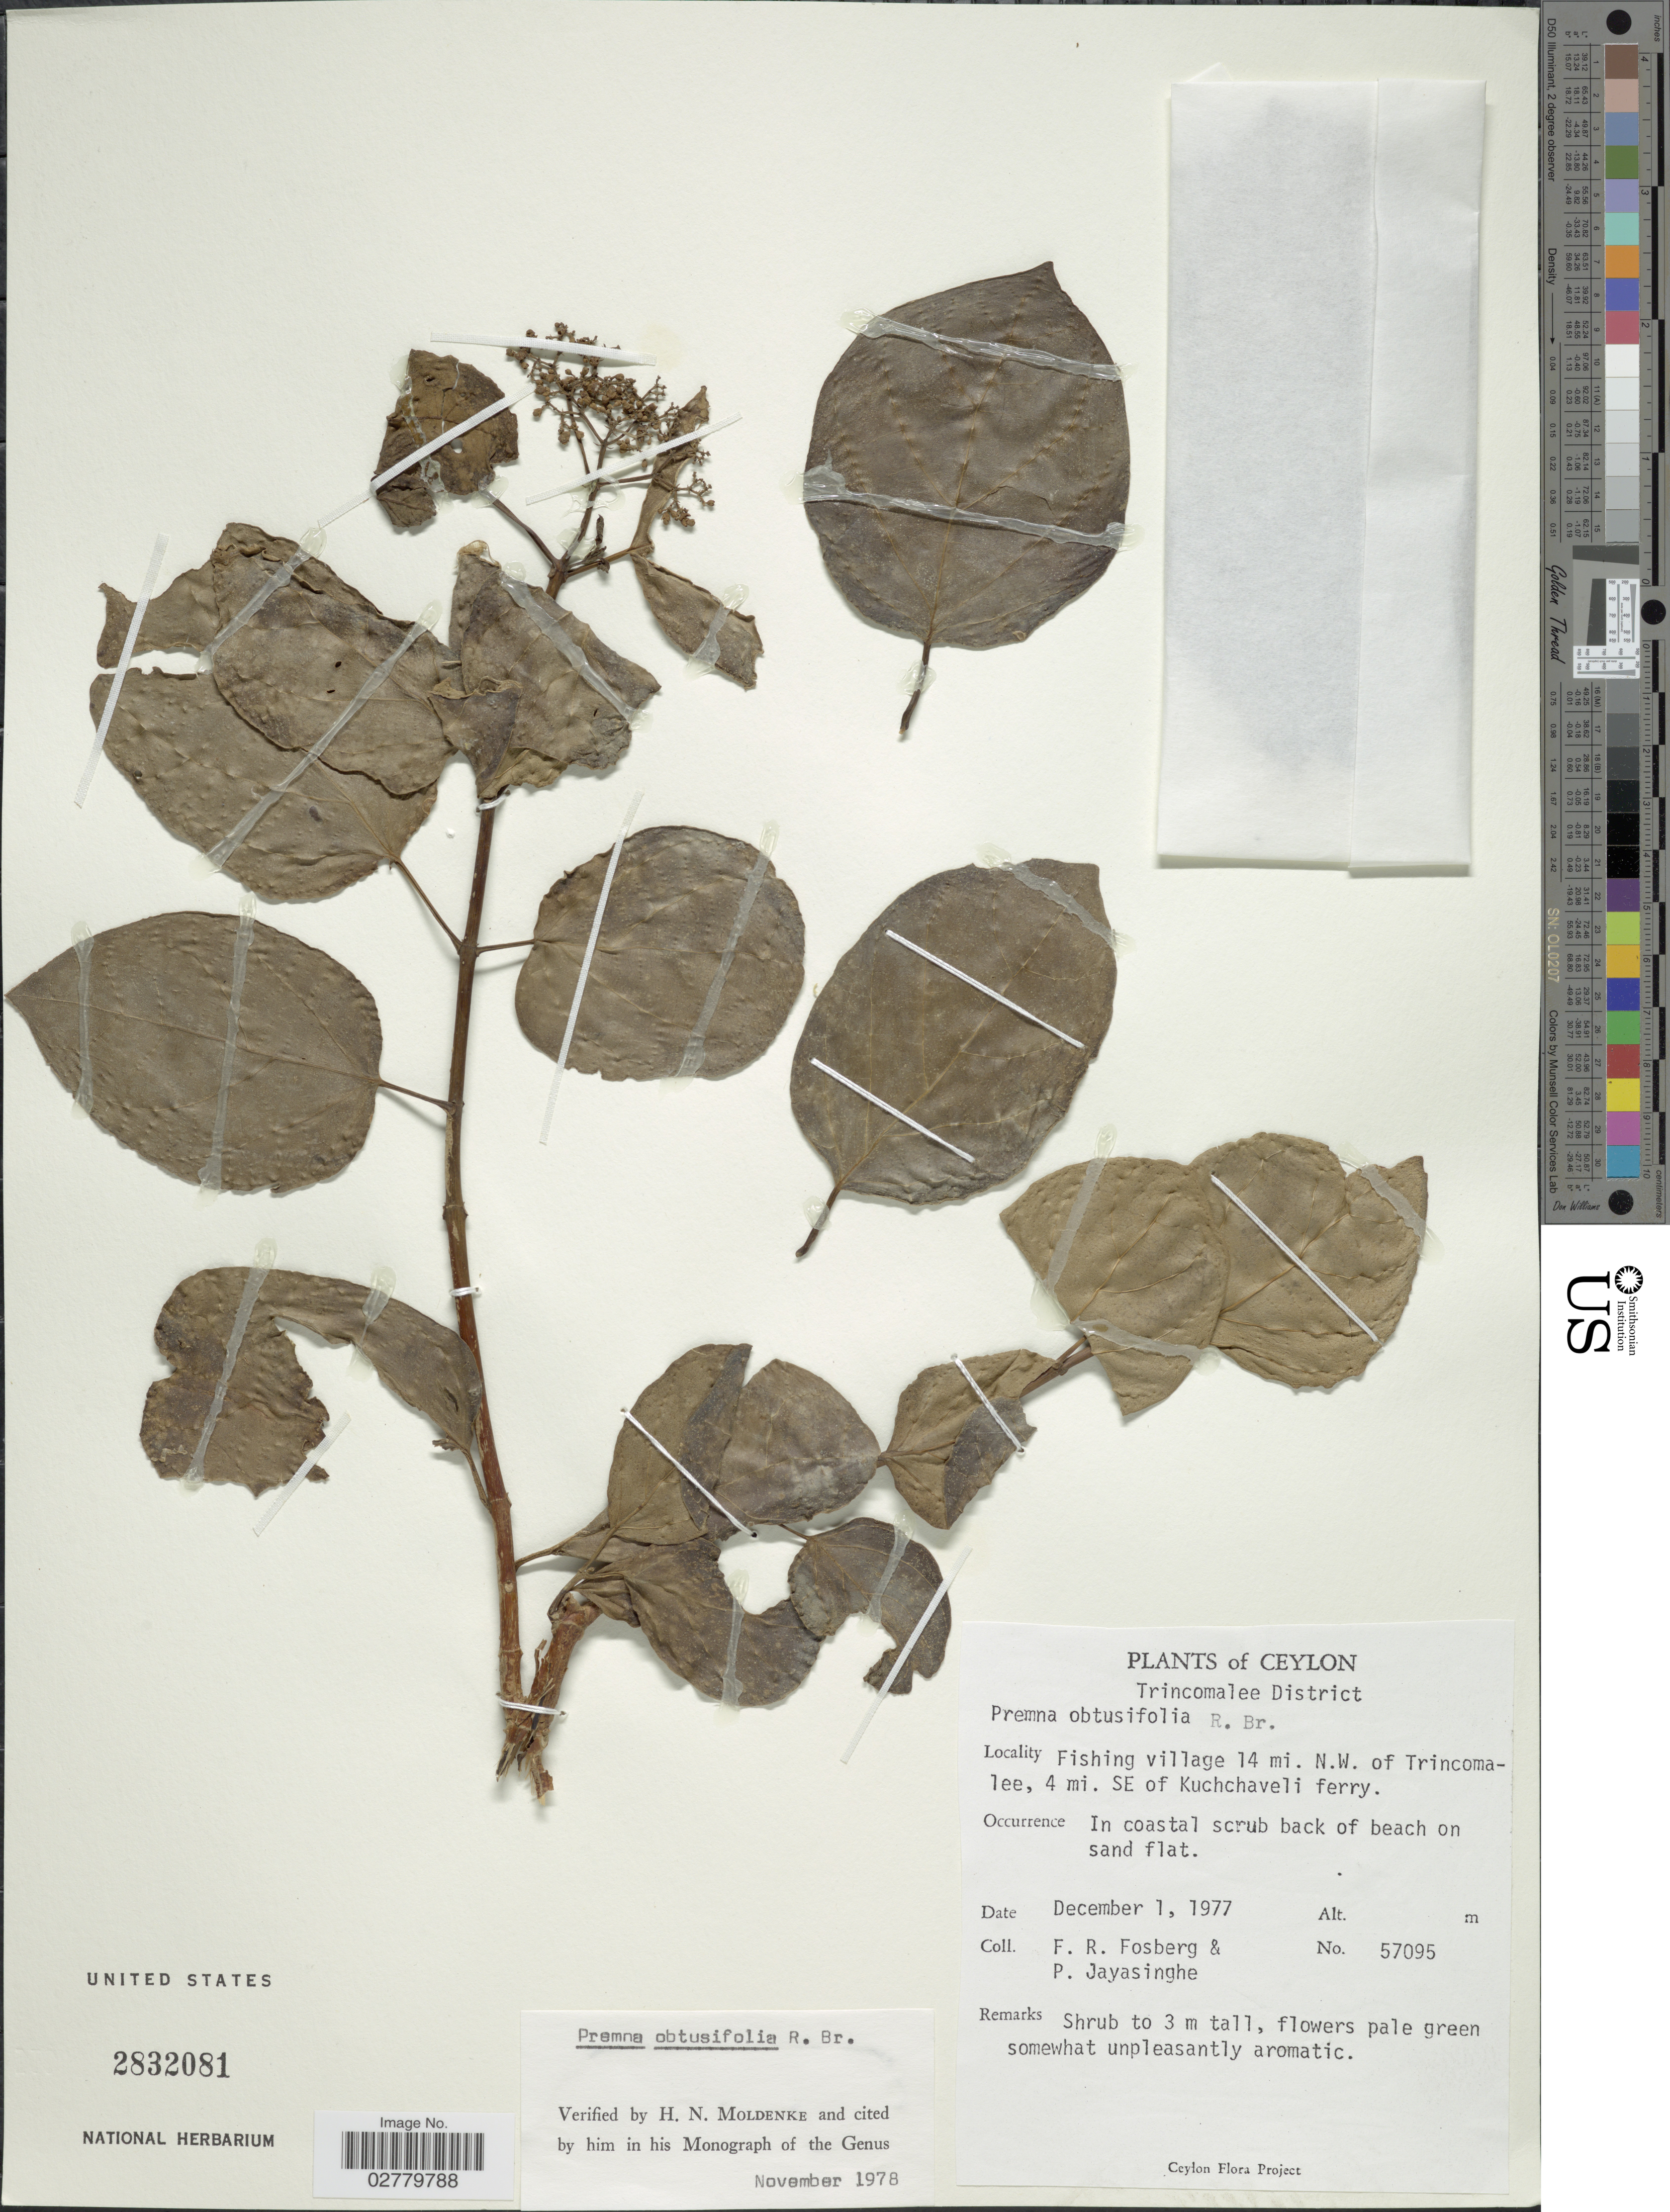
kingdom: Plantae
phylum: Tracheophyta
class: Magnoliopsida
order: Lamiales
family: Lamiaceae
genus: Premna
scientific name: Premna obtusifolia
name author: R. Br.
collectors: F. R. Fosberg & P. Jayasinghe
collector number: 57095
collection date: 1977-12-01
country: Sri Lanka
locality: Ceylon. Trincomalee District. Fishing village 14 mi. N.W. of Trincomalee, 4 mi. SE of Kuchchaveli ferry.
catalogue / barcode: US 2832081